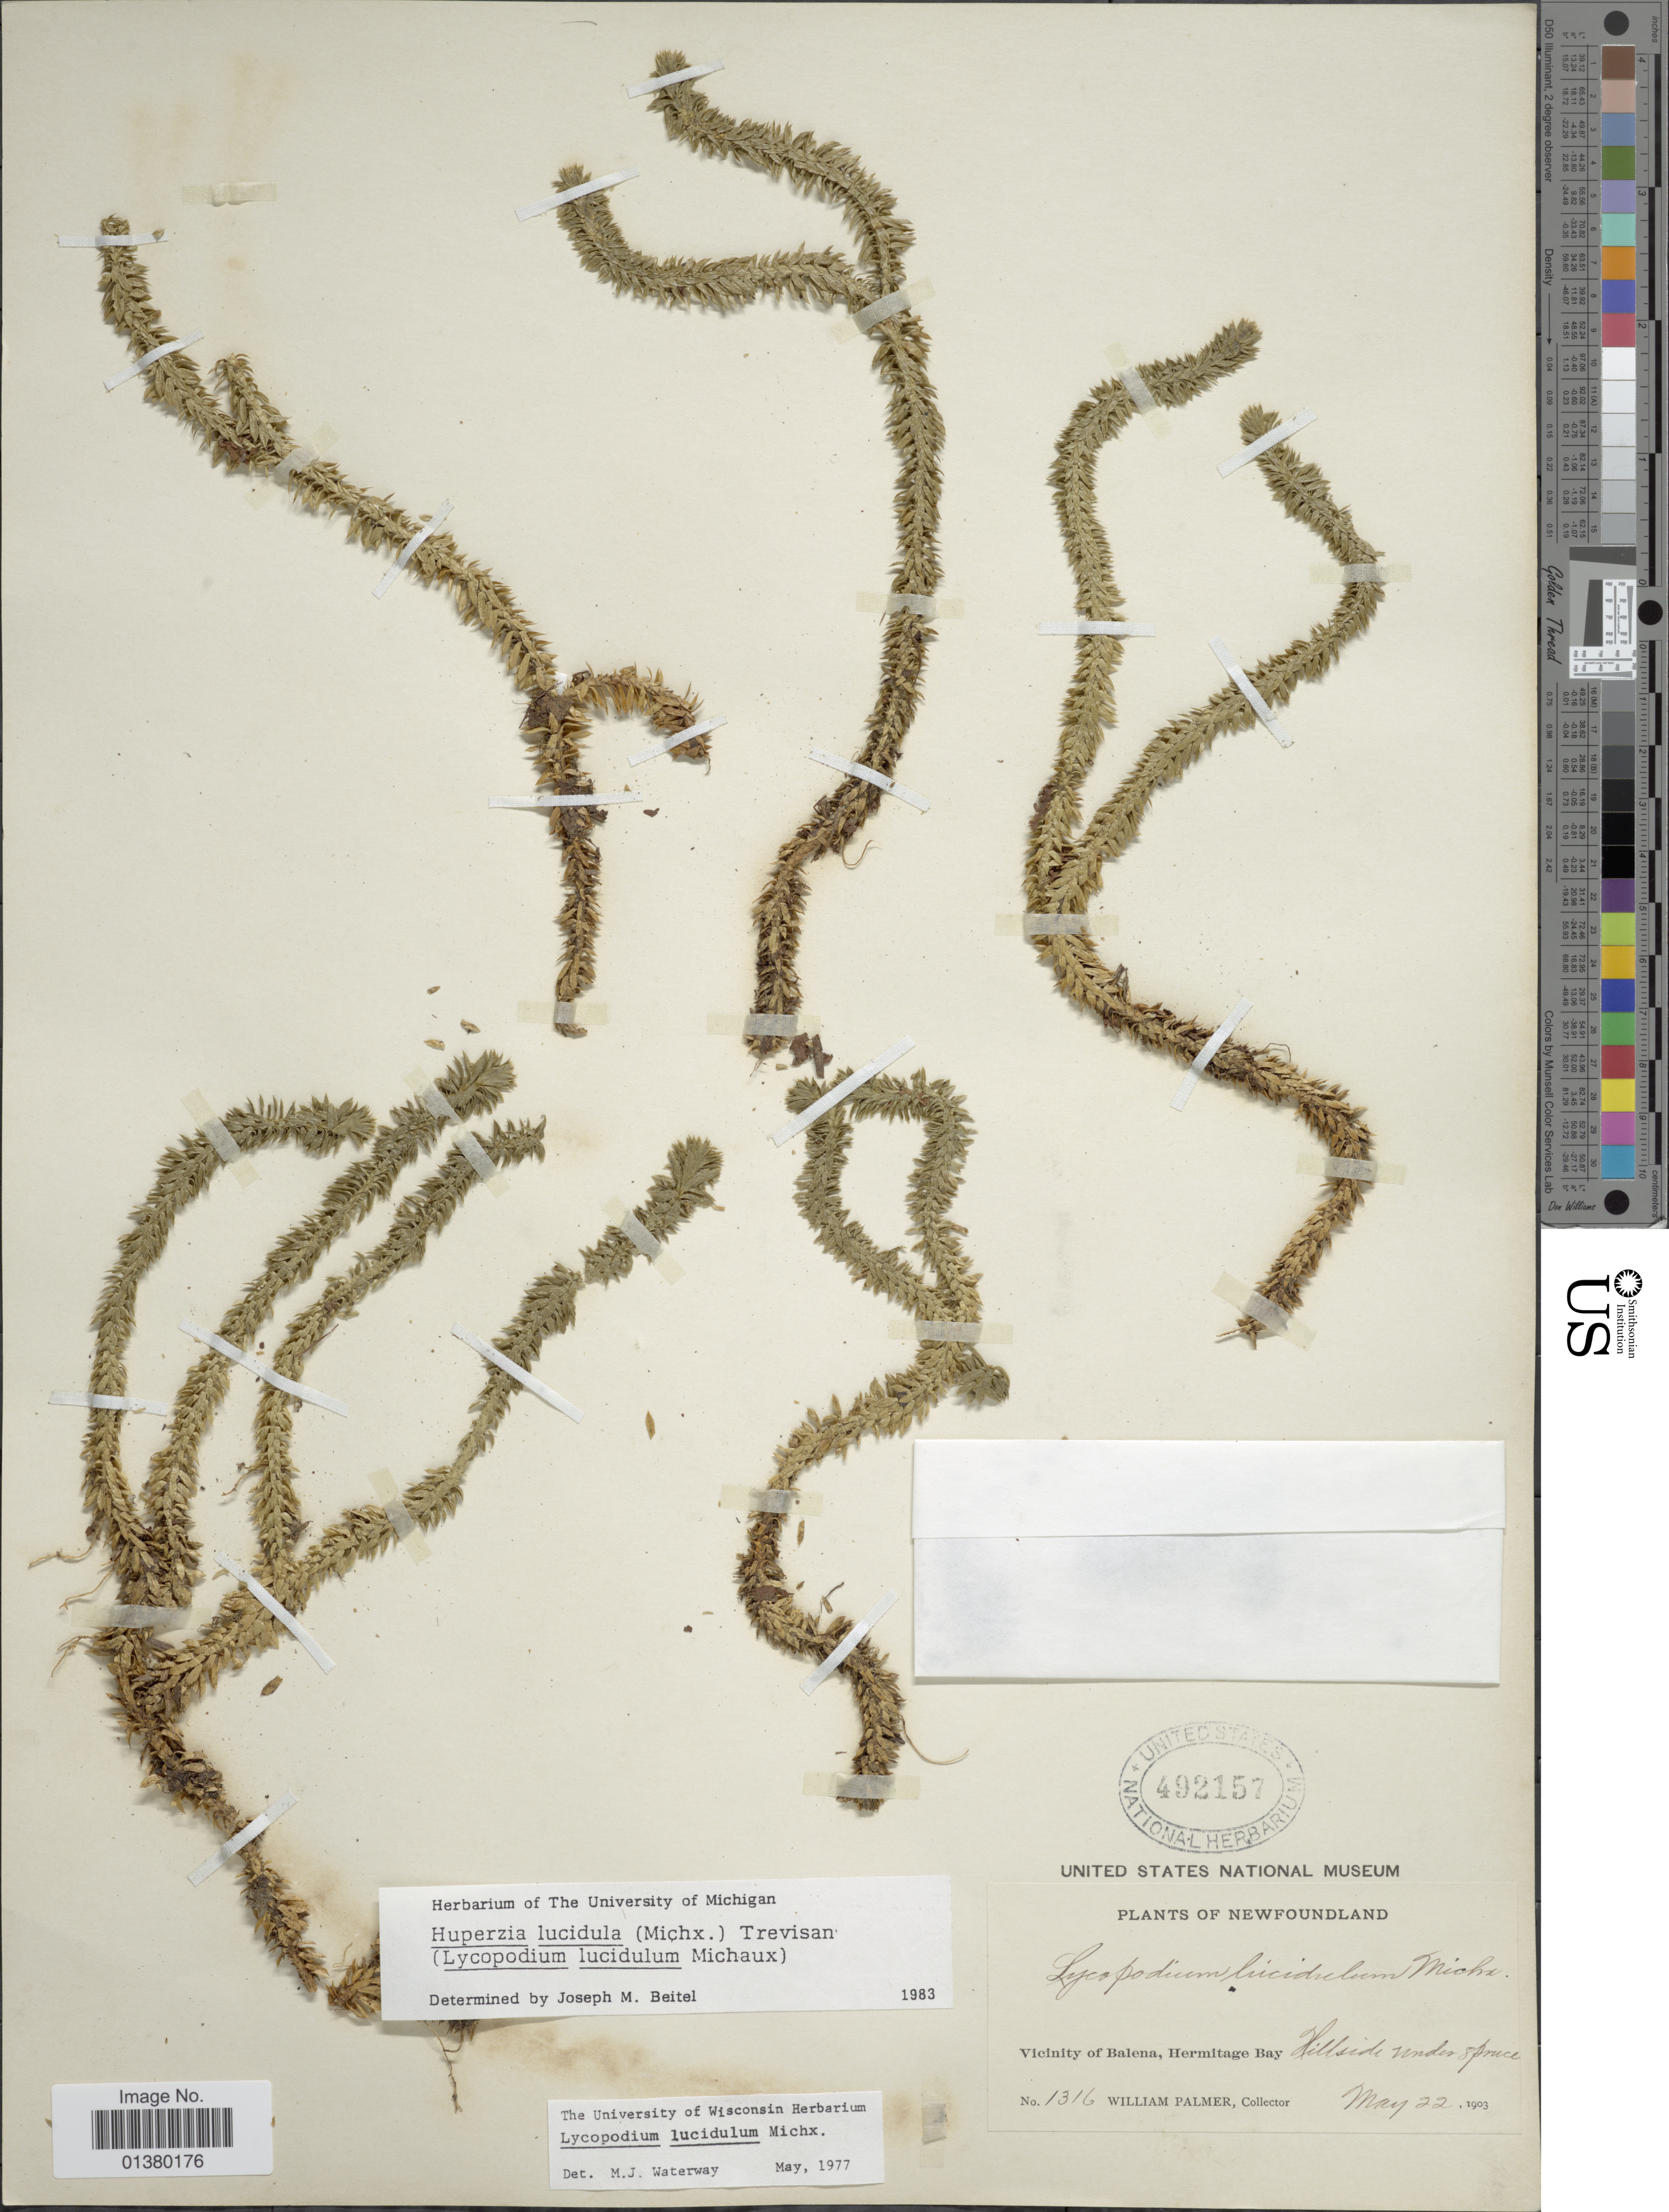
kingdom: Plantae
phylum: Tracheophyta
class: Lycopodiopsida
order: Lycopodiales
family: Lycopodiaceae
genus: Huperzia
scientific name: Huperzia lucidula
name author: (Michx.) Trevis.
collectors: W. Palmer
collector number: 1316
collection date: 1903-05-22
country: Canada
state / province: Newfoundland and Labrador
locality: Vicinity of Balena, Hermitage Bay, Hillside under spruce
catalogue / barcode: US 492157